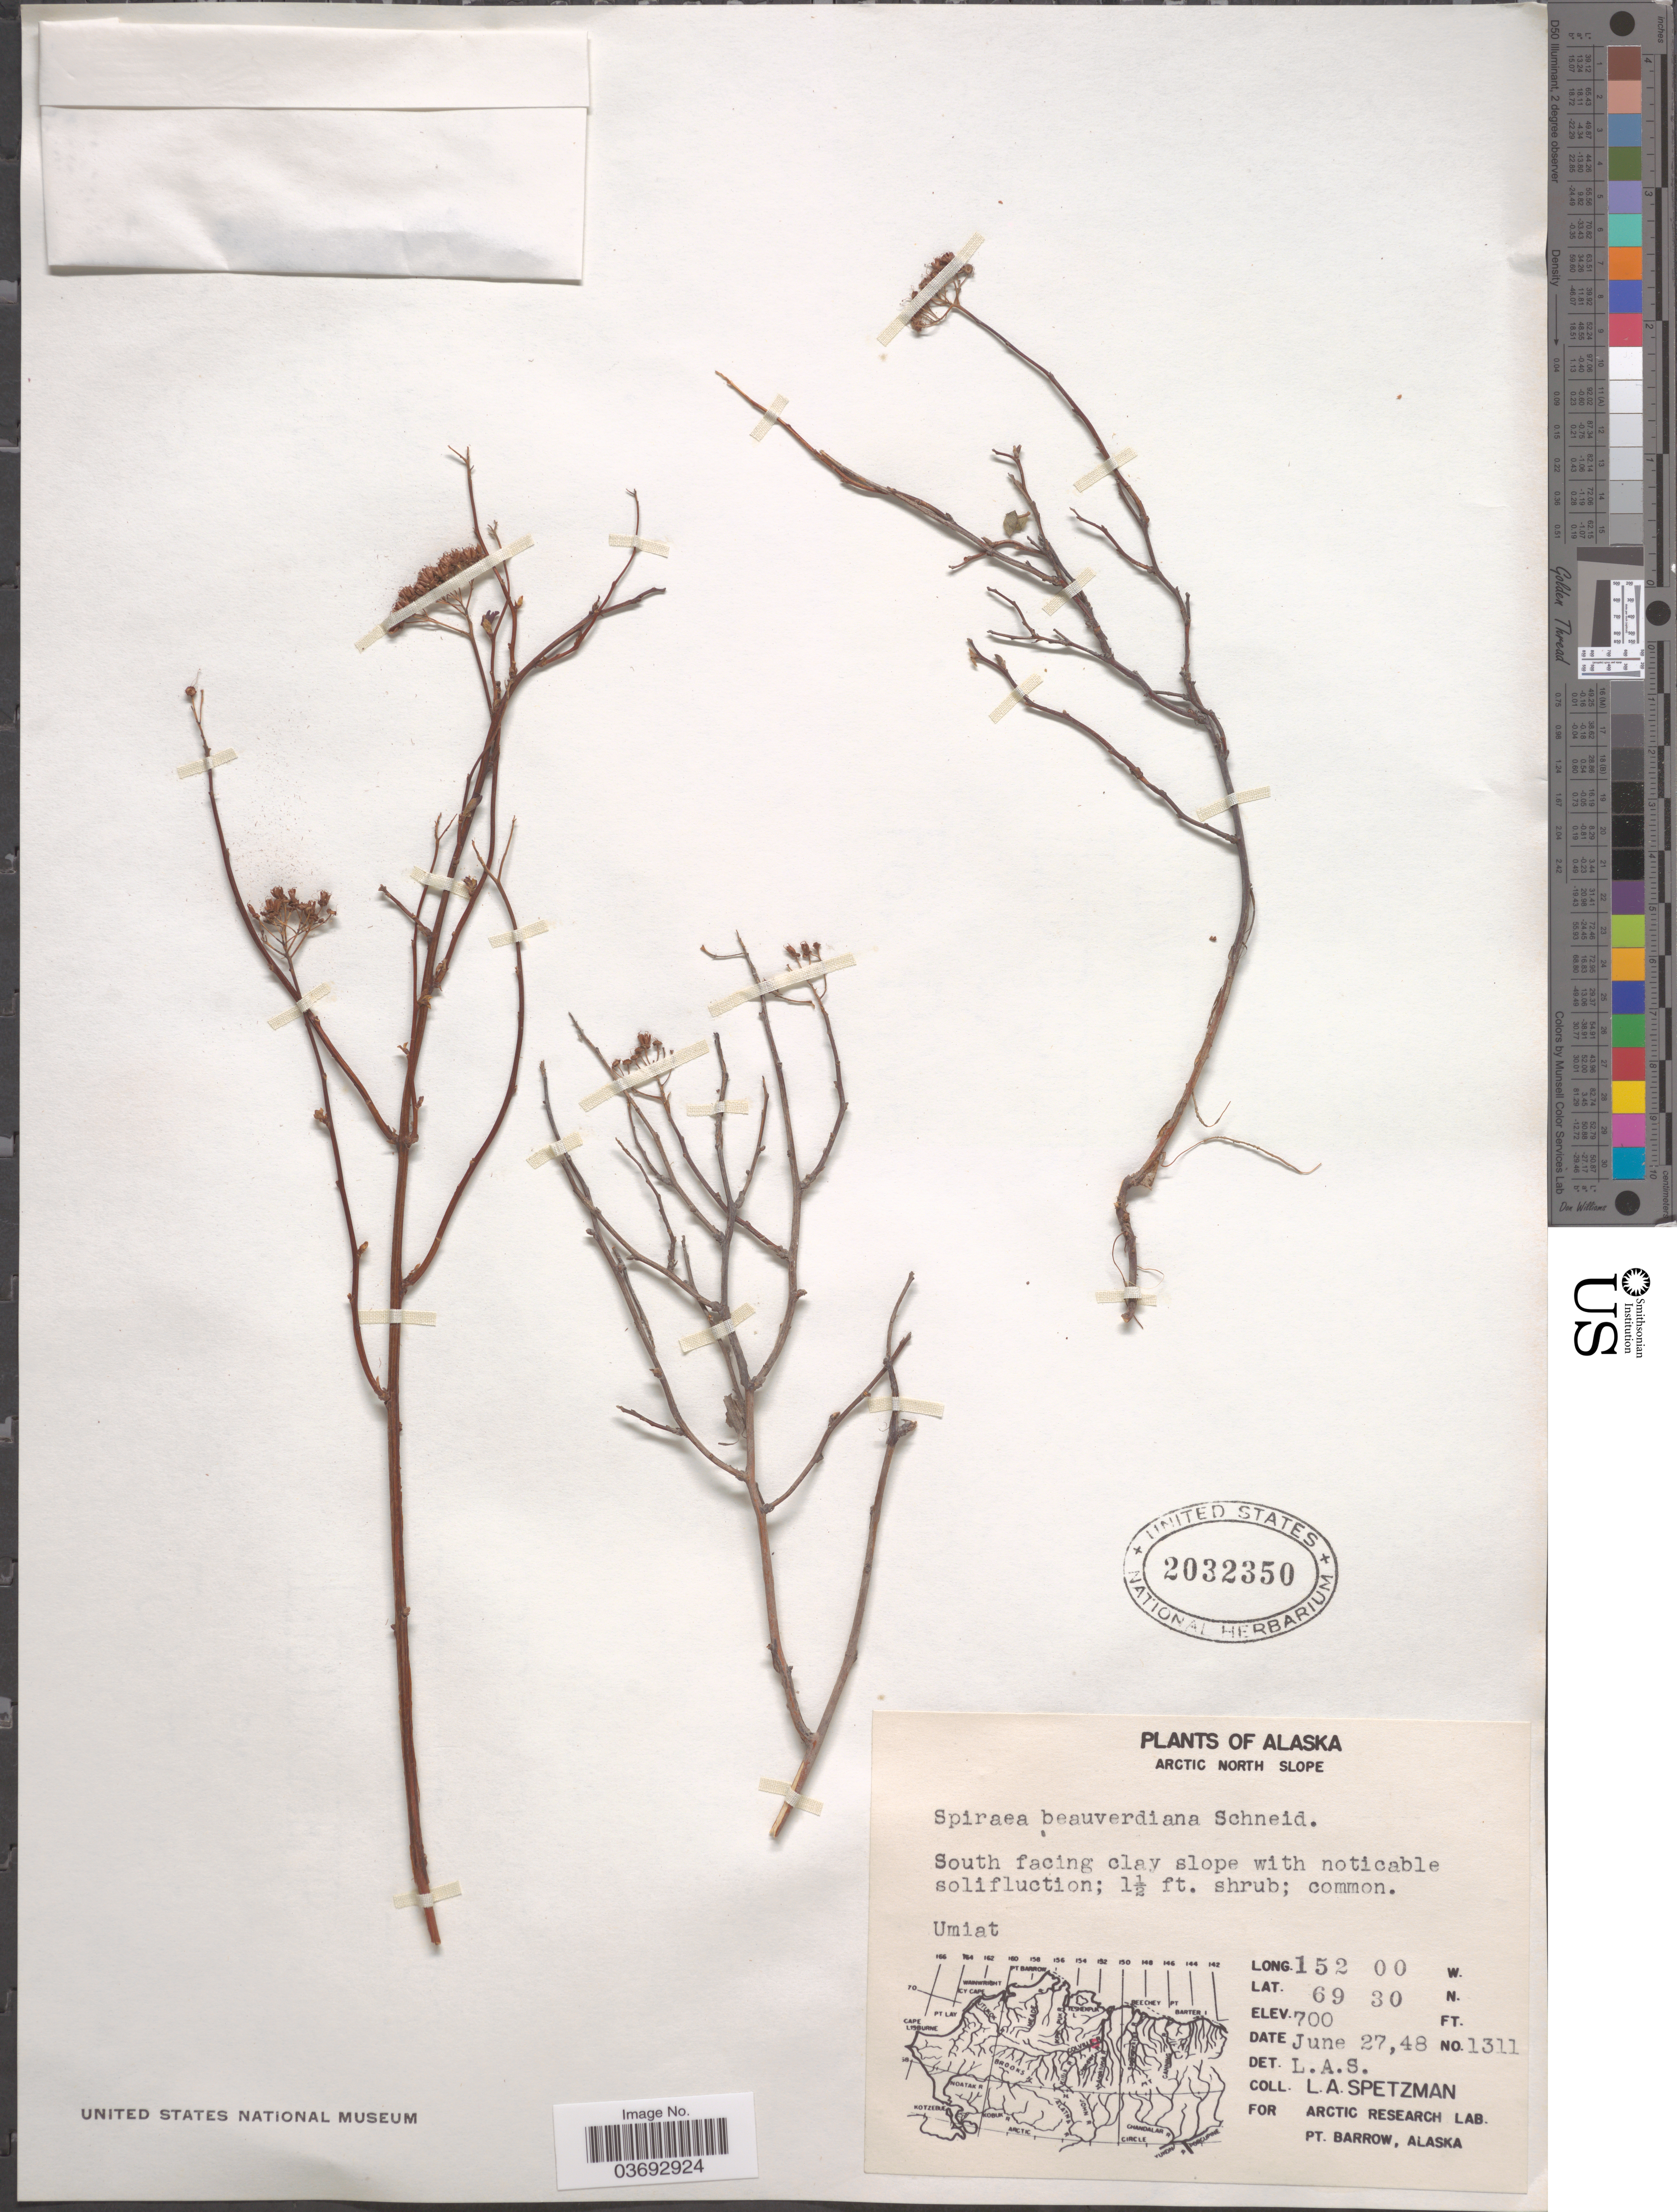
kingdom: Plantae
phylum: Tracheophyta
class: Magnoliopsida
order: Rosales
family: Rosaceae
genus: Spiraea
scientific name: Spiraea stevenii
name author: (C.K. Schneid.) Rydb.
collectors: L. Spetzman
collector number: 1311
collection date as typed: Transcribed d/m/y: 27/6/48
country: United States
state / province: Alaska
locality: Arctic North Slope. Umiat.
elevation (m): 213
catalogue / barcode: US 2032350